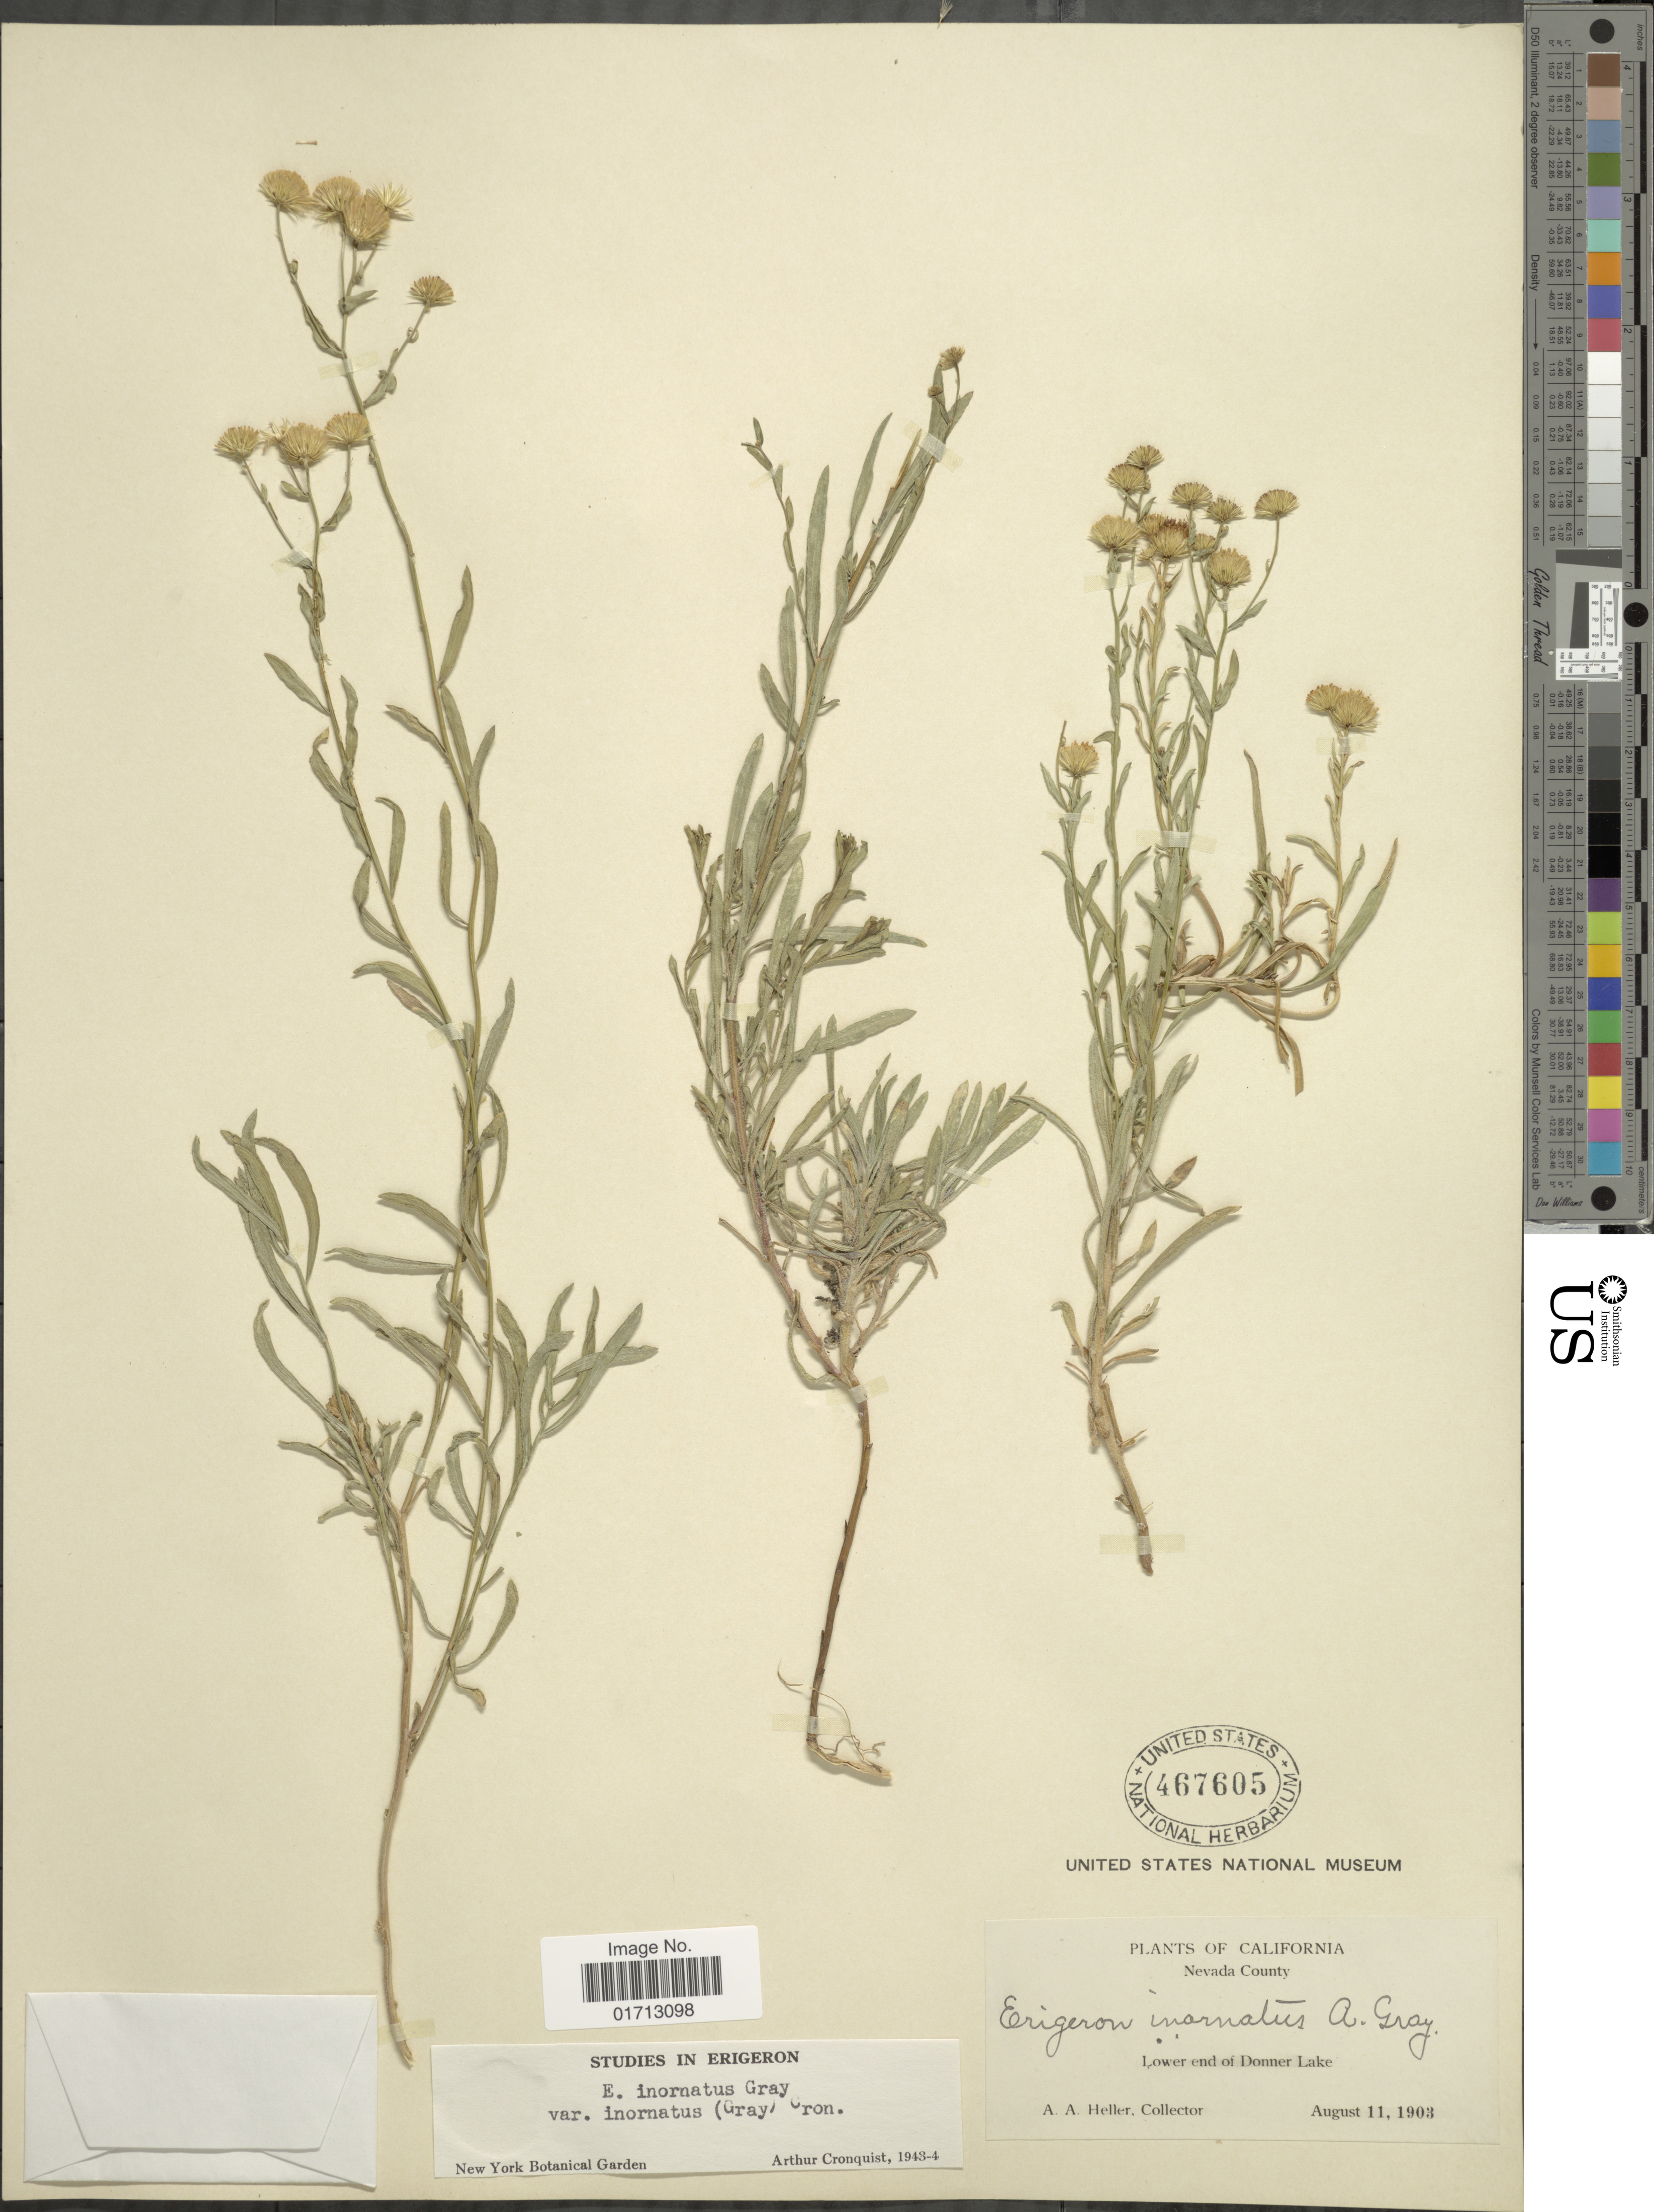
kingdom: Plantae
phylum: Tracheophyta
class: Magnoliopsida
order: Asterales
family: Asteraceae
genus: Erigeron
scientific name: Erigeron inornatus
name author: (A. Gray) A. Gray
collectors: A. A. Heller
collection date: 1903-08-11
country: United States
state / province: California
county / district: Nevada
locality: Nevada County, Lower end of Donner Lake.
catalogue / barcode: US 467605